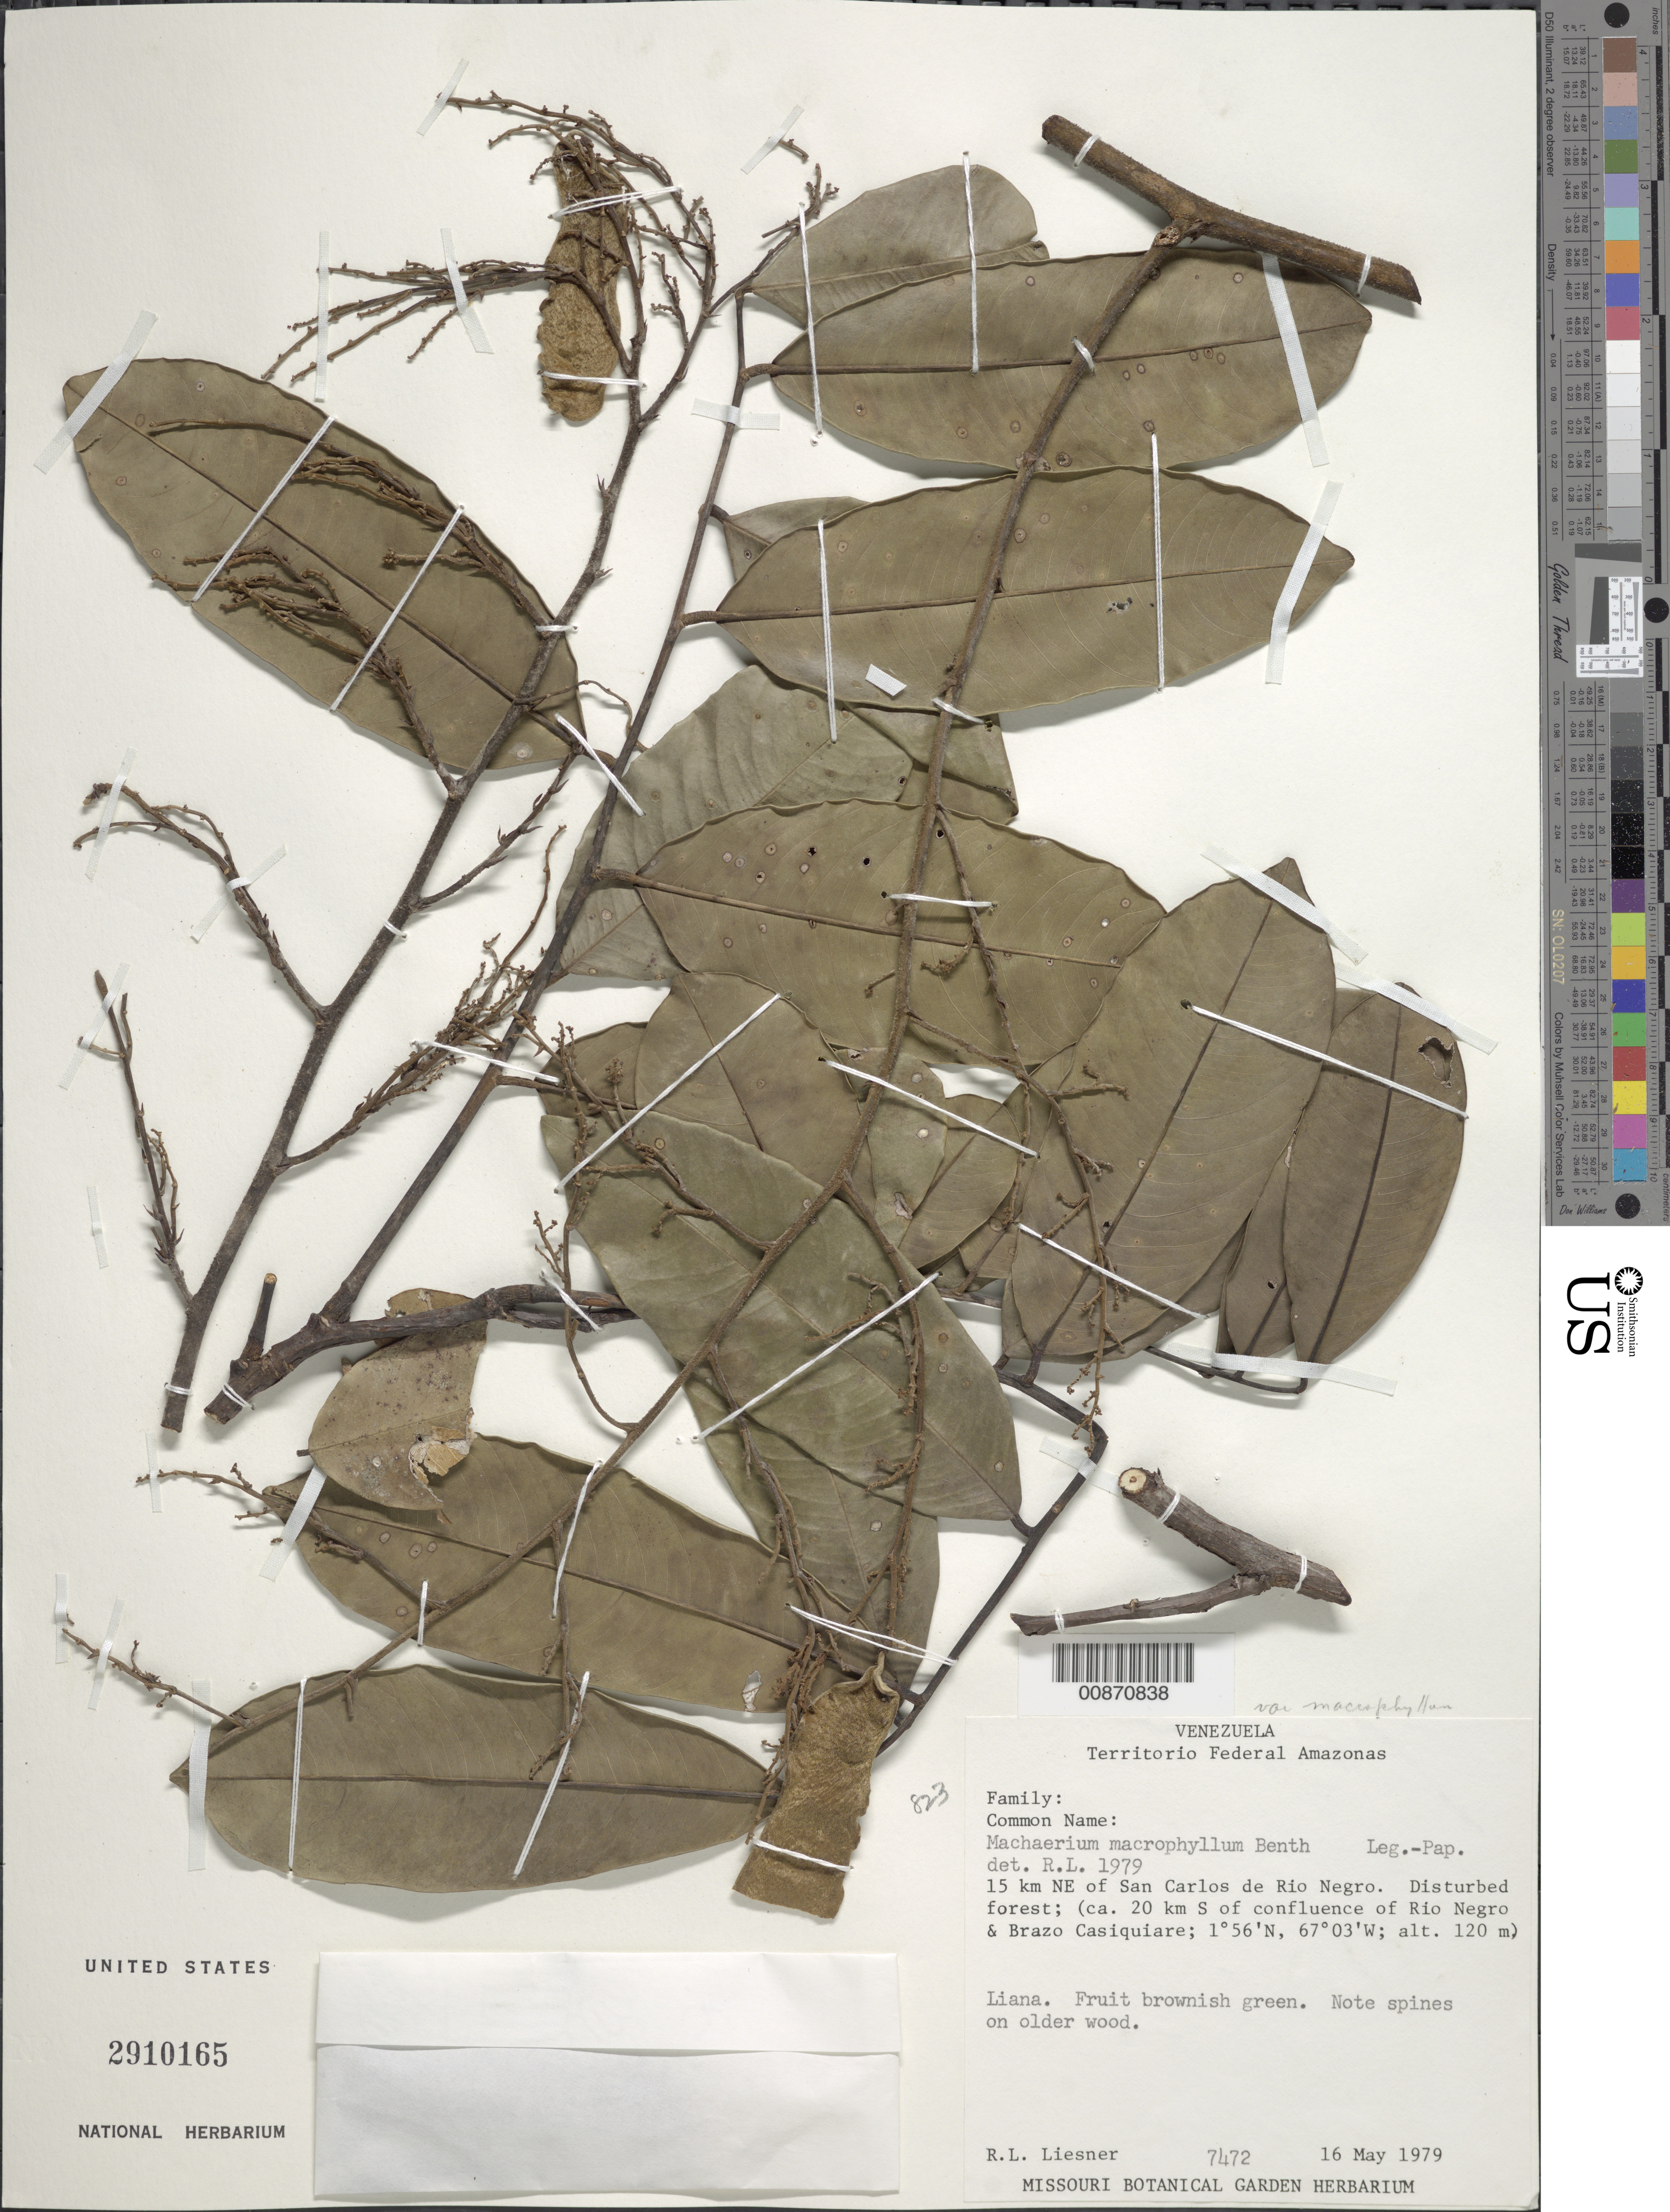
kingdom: Plantae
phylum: Tracheophyta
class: Magnoliopsida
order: Fabales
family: Fabaceae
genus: Machaerium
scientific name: Machaerium macrophyllum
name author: Benth.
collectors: R. L. Liesner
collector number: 7472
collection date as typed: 16-May-79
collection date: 1979-05-16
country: Venezuela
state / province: Amazonas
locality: San Carlos de Río Negro, 15 km NE of; ca 20 km S of confluence of Río Negro and Brazo Casiquiare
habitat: Disturbed forest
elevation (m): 120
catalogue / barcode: US 2910165